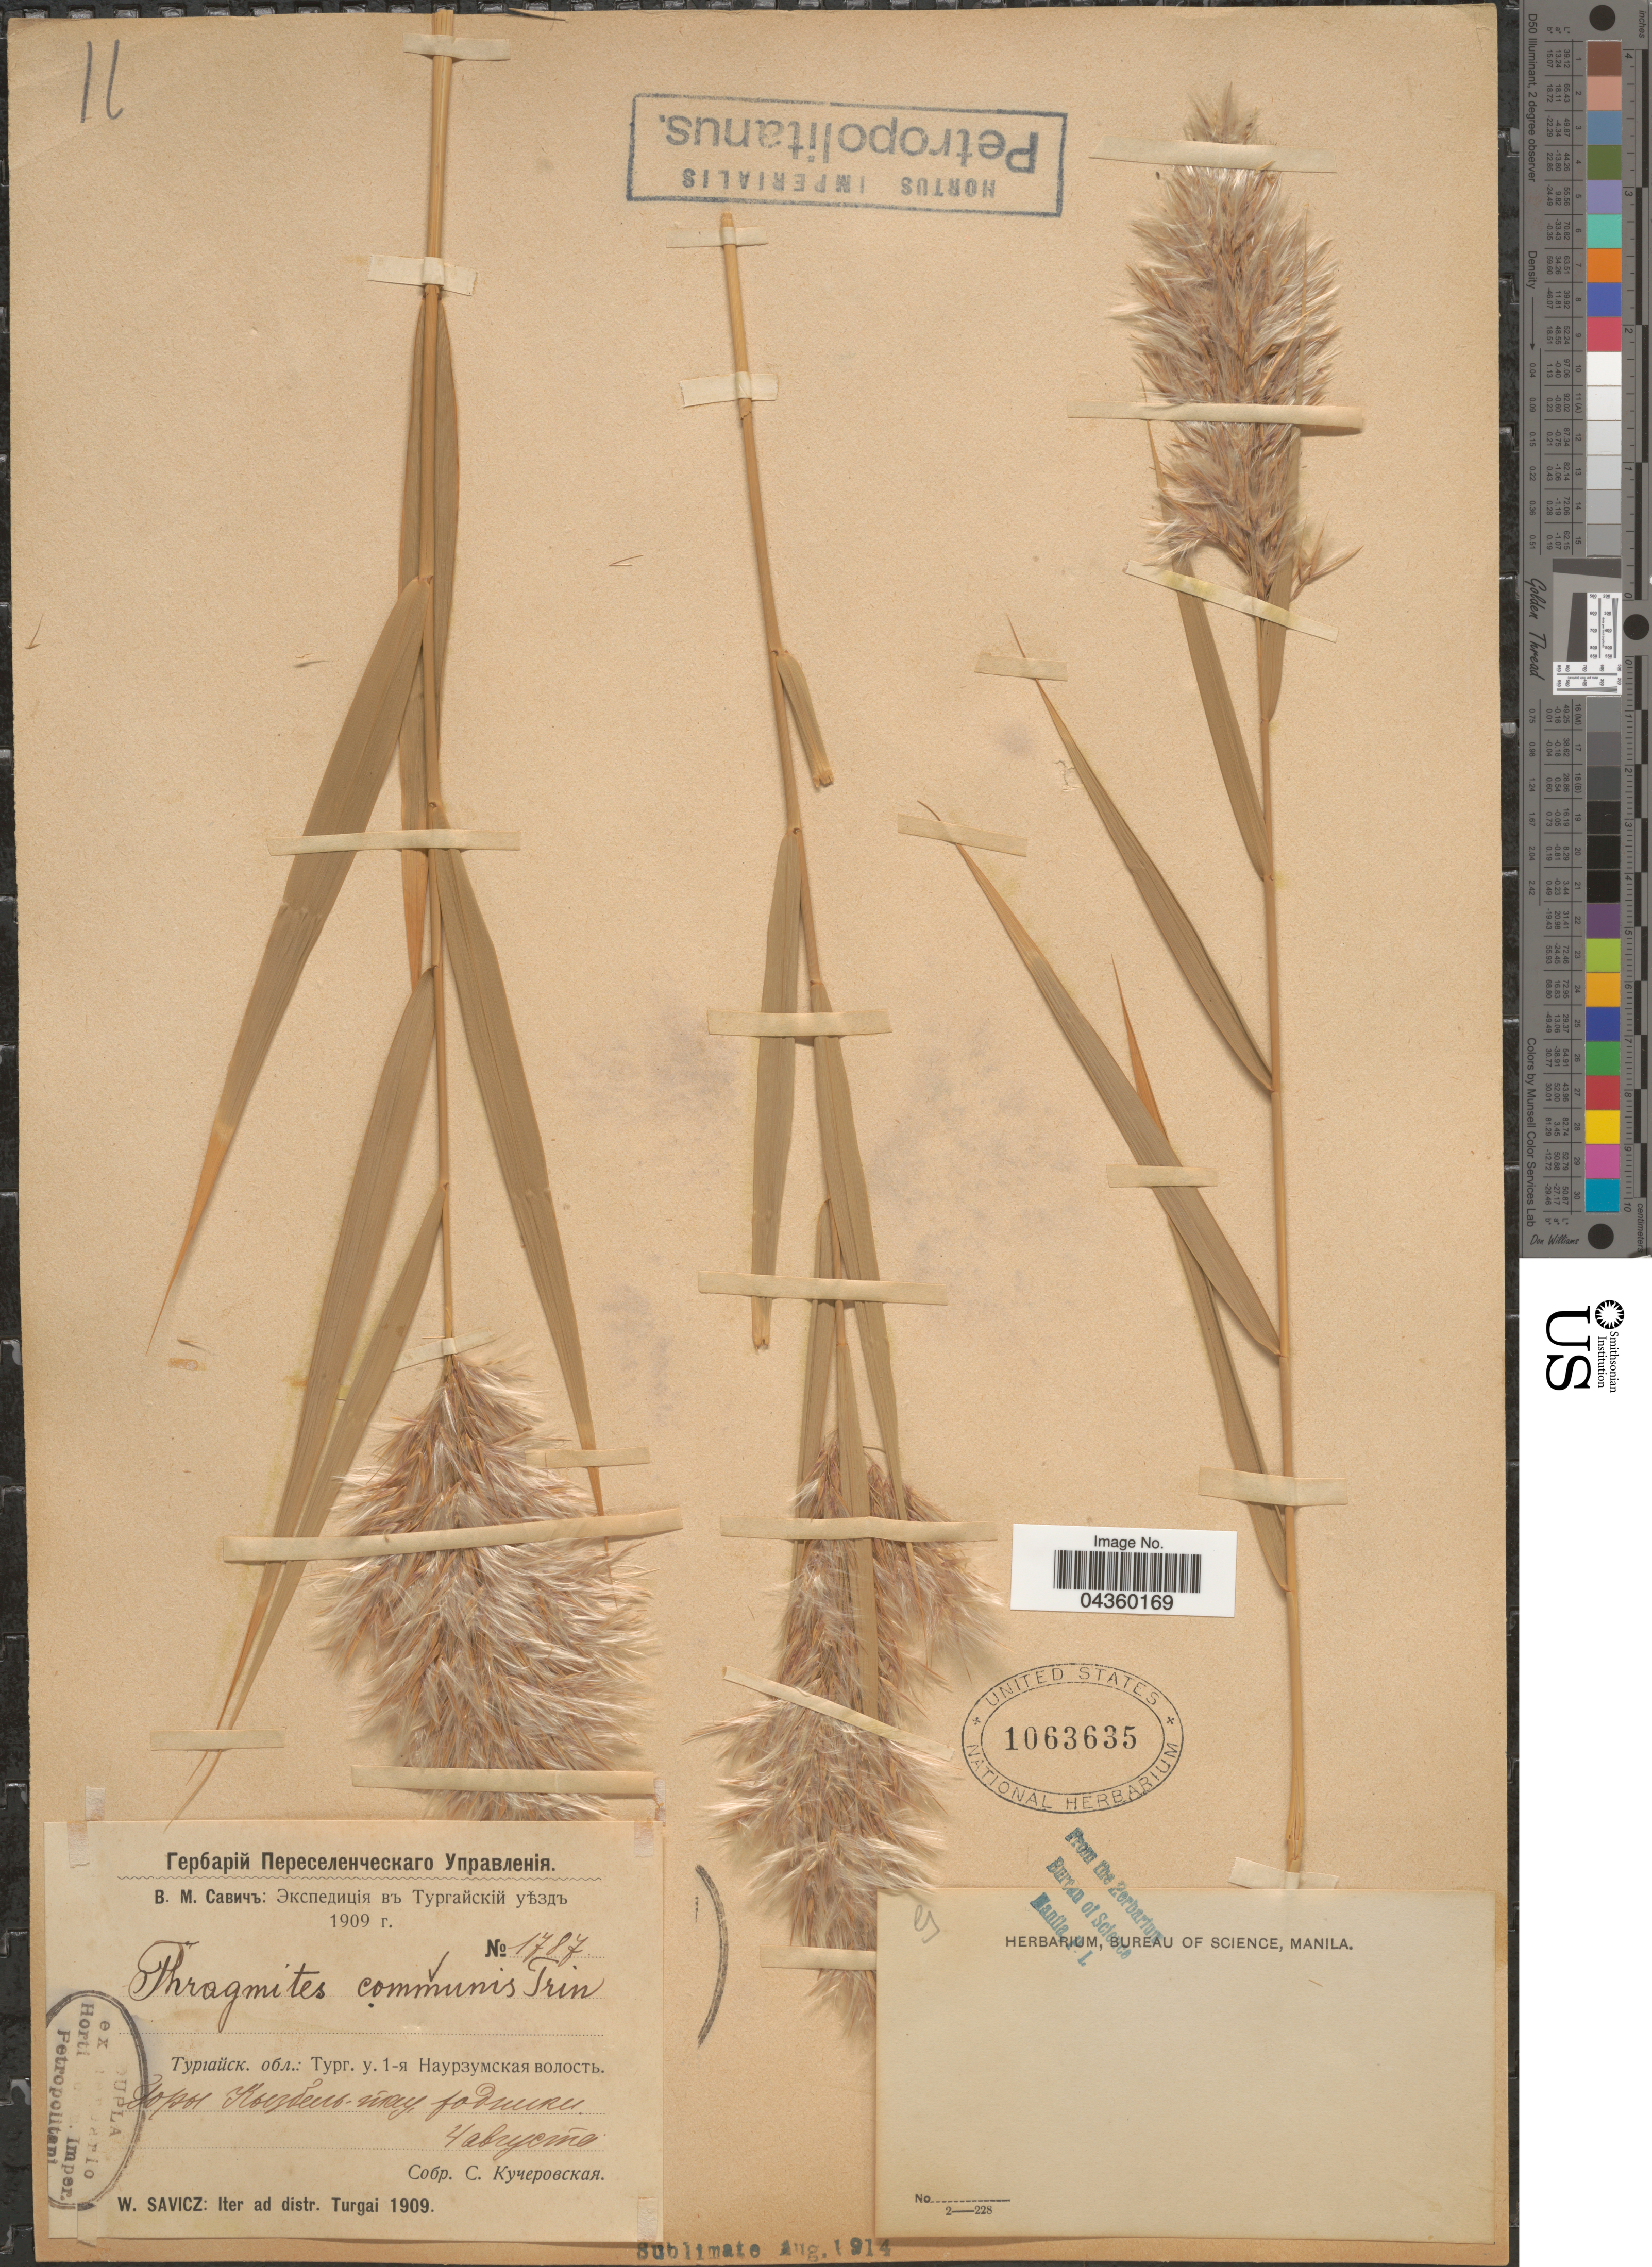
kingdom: Plantae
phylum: Tracheophyta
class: Liliopsida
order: Poales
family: Poaceae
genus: Phragmites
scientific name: Phragmites australis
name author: (Cav.) Trin. ex Steud.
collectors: W. Savicz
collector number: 1787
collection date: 1909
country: Kazakhstan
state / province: Qustanay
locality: Iter ad distr. Turgai. District Naurzum, Kyzbel-tau Mts.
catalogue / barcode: US 1063635